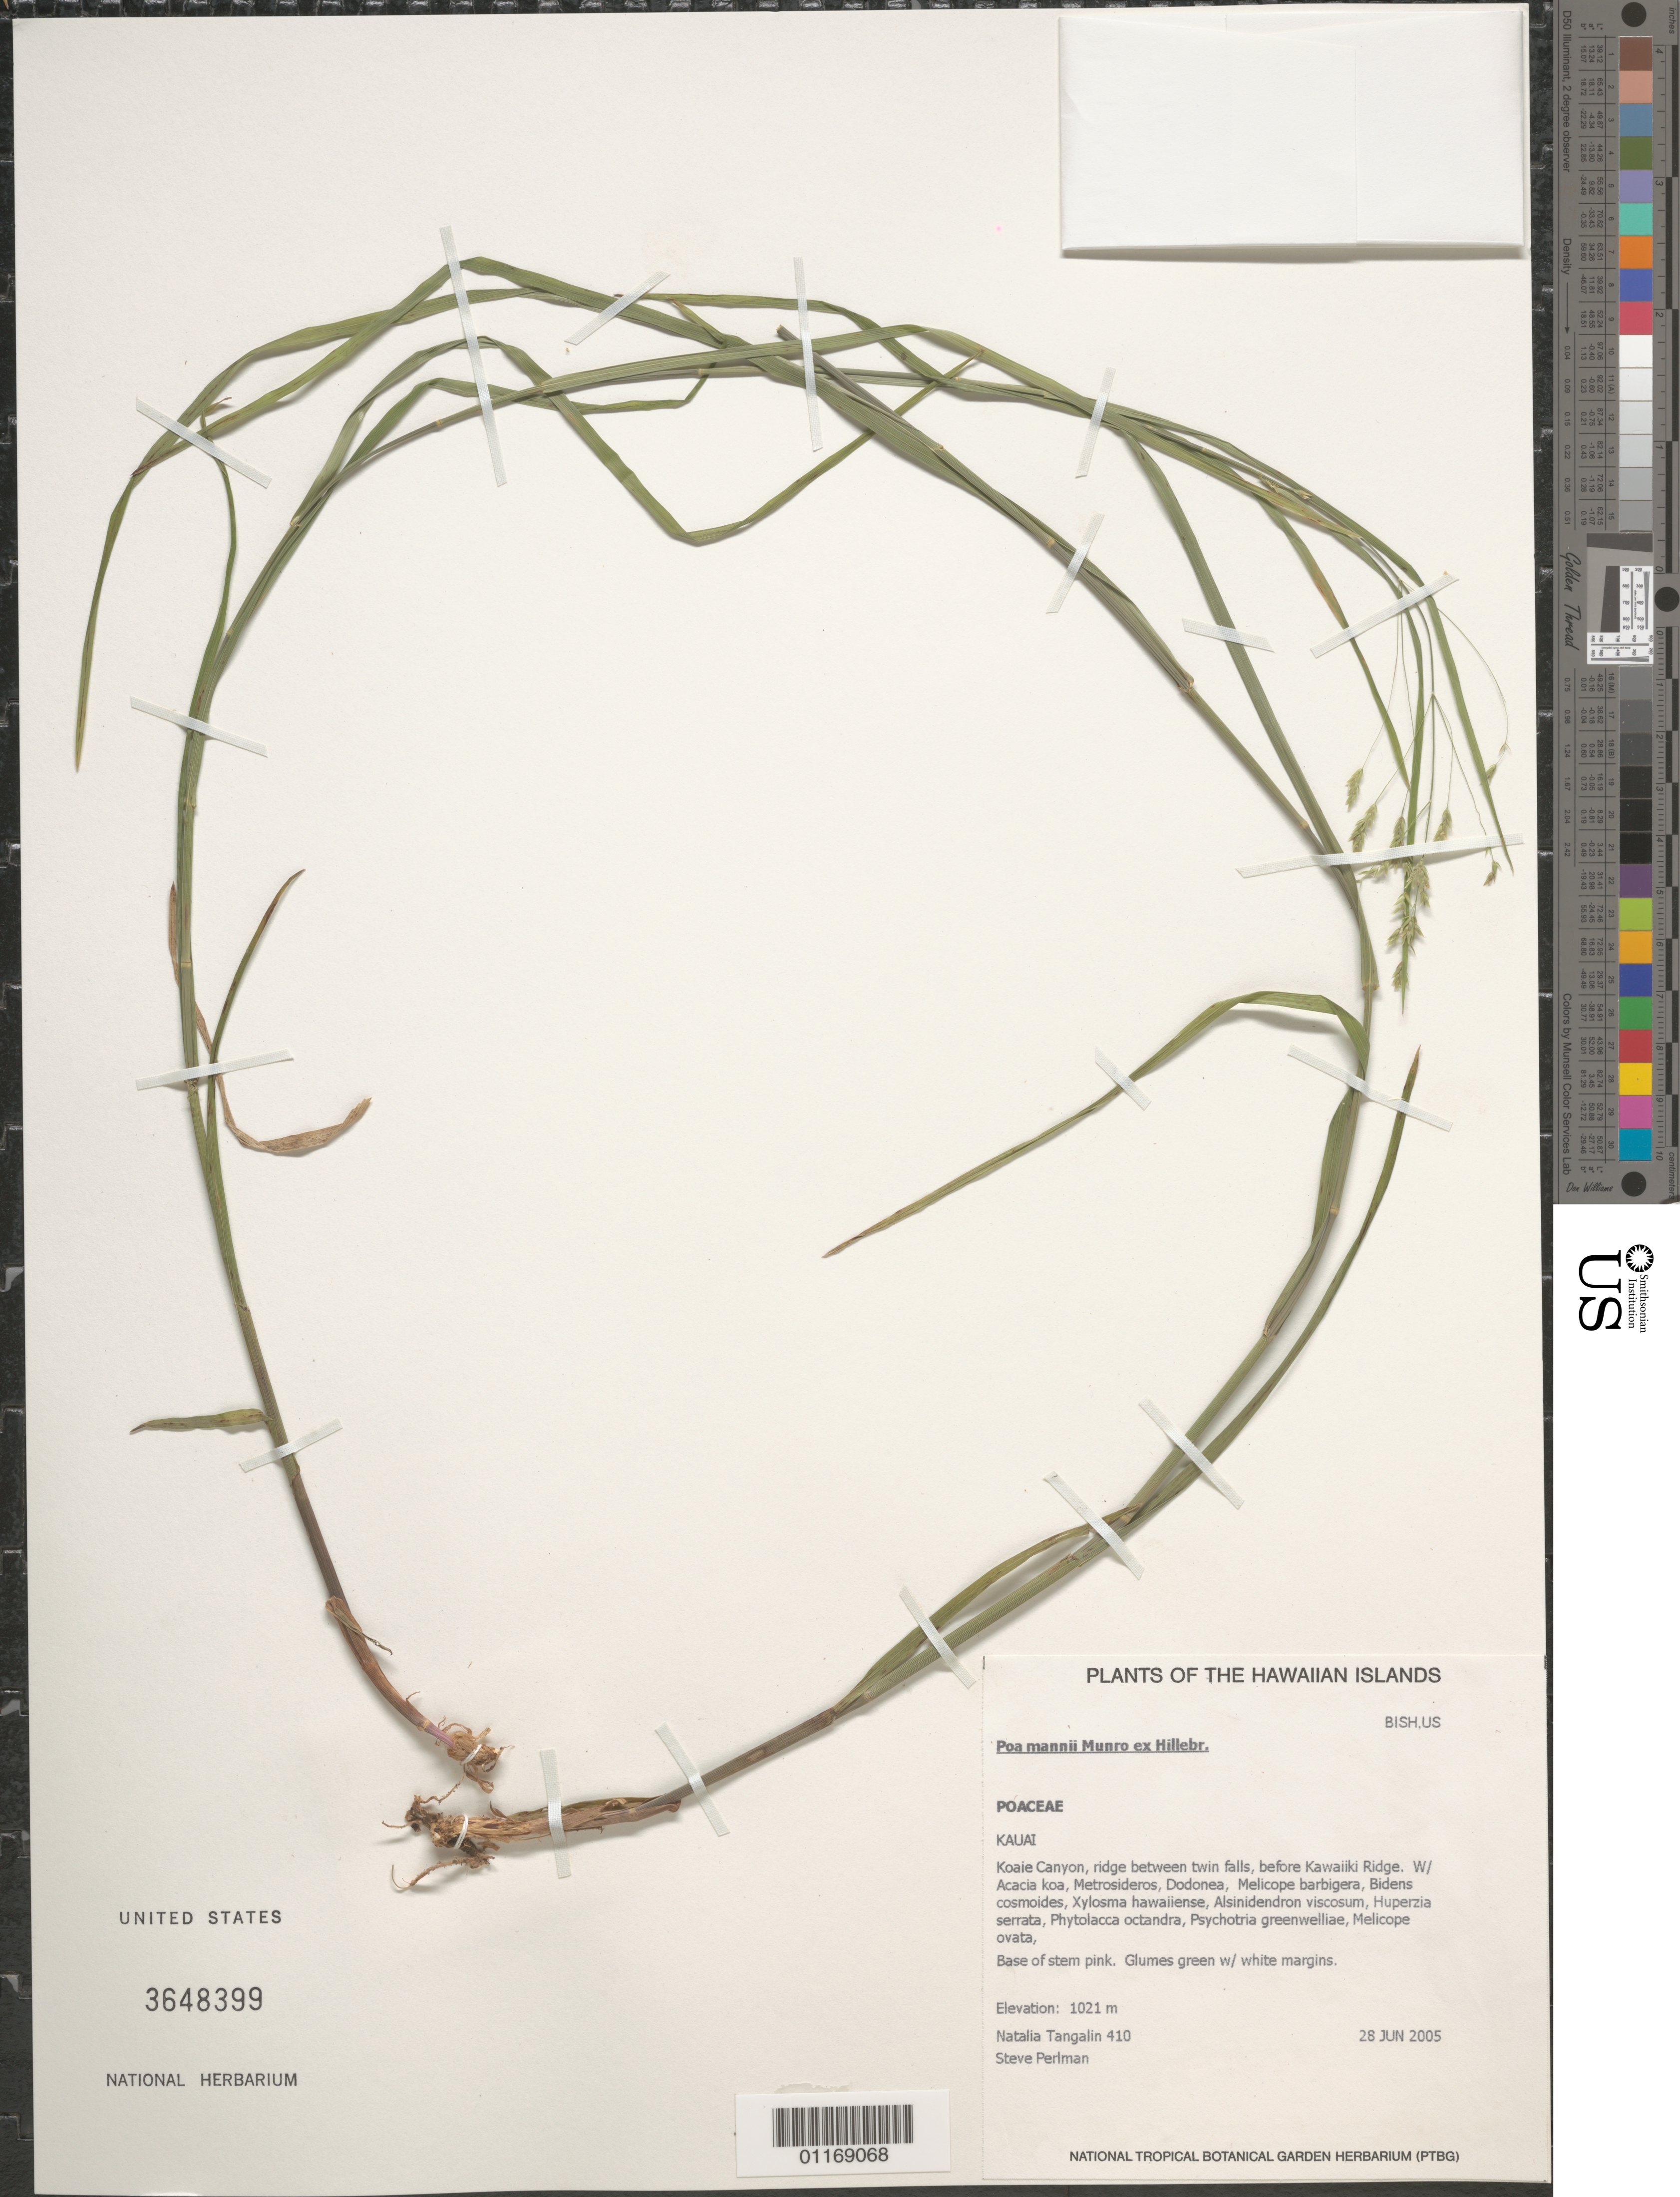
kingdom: Plantae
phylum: Tracheophyta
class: Liliopsida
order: Poales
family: Poaceae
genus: Poa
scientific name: Poa mannii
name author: Munro ex Hillebr.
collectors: N. Tangalin & S. P. Perlman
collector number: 410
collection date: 2005-06-28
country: United States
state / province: Hawaii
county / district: Kauai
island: Kaua'i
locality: Koaie Canyon, ridge between twin falls before Kawaiiki Ridge.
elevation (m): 1021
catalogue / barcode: US 3648399